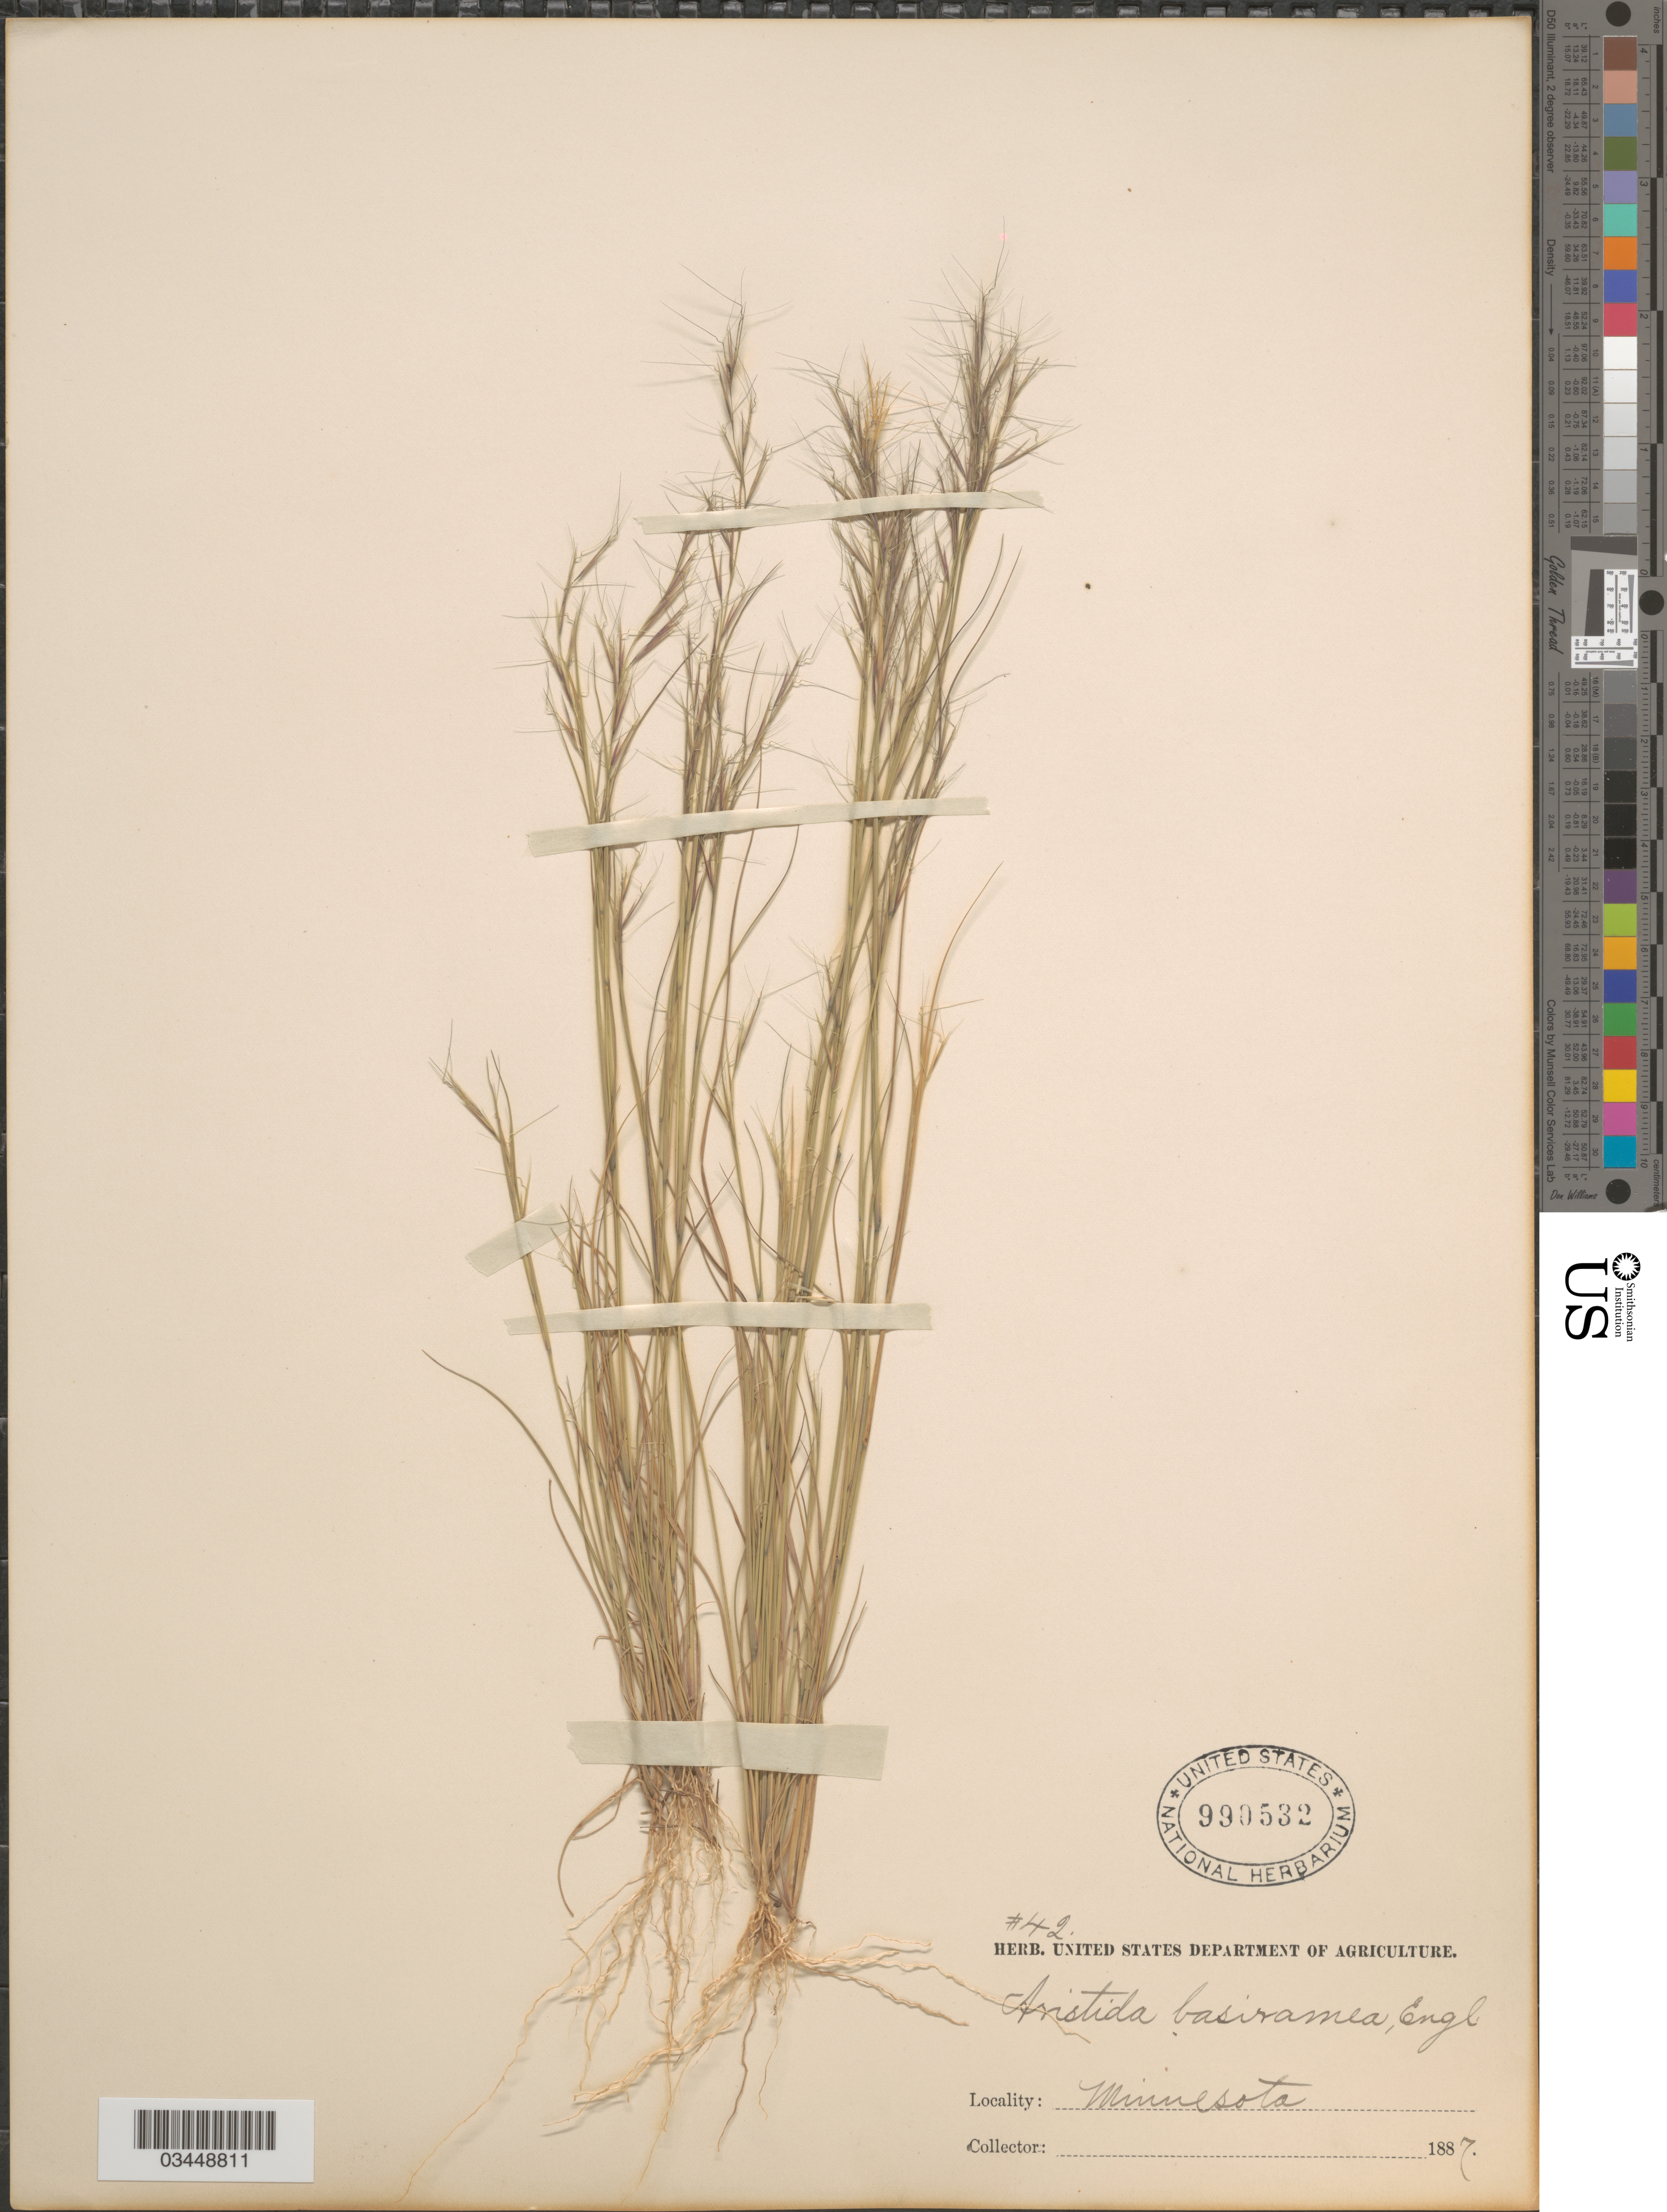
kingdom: Plantae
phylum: Tracheophyta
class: Liliopsida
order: Poales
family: Poaceae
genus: Aristida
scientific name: Aristida basiramea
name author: Engelm. ex Vasey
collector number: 42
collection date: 1887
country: United States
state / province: Minnesota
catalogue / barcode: US 990532